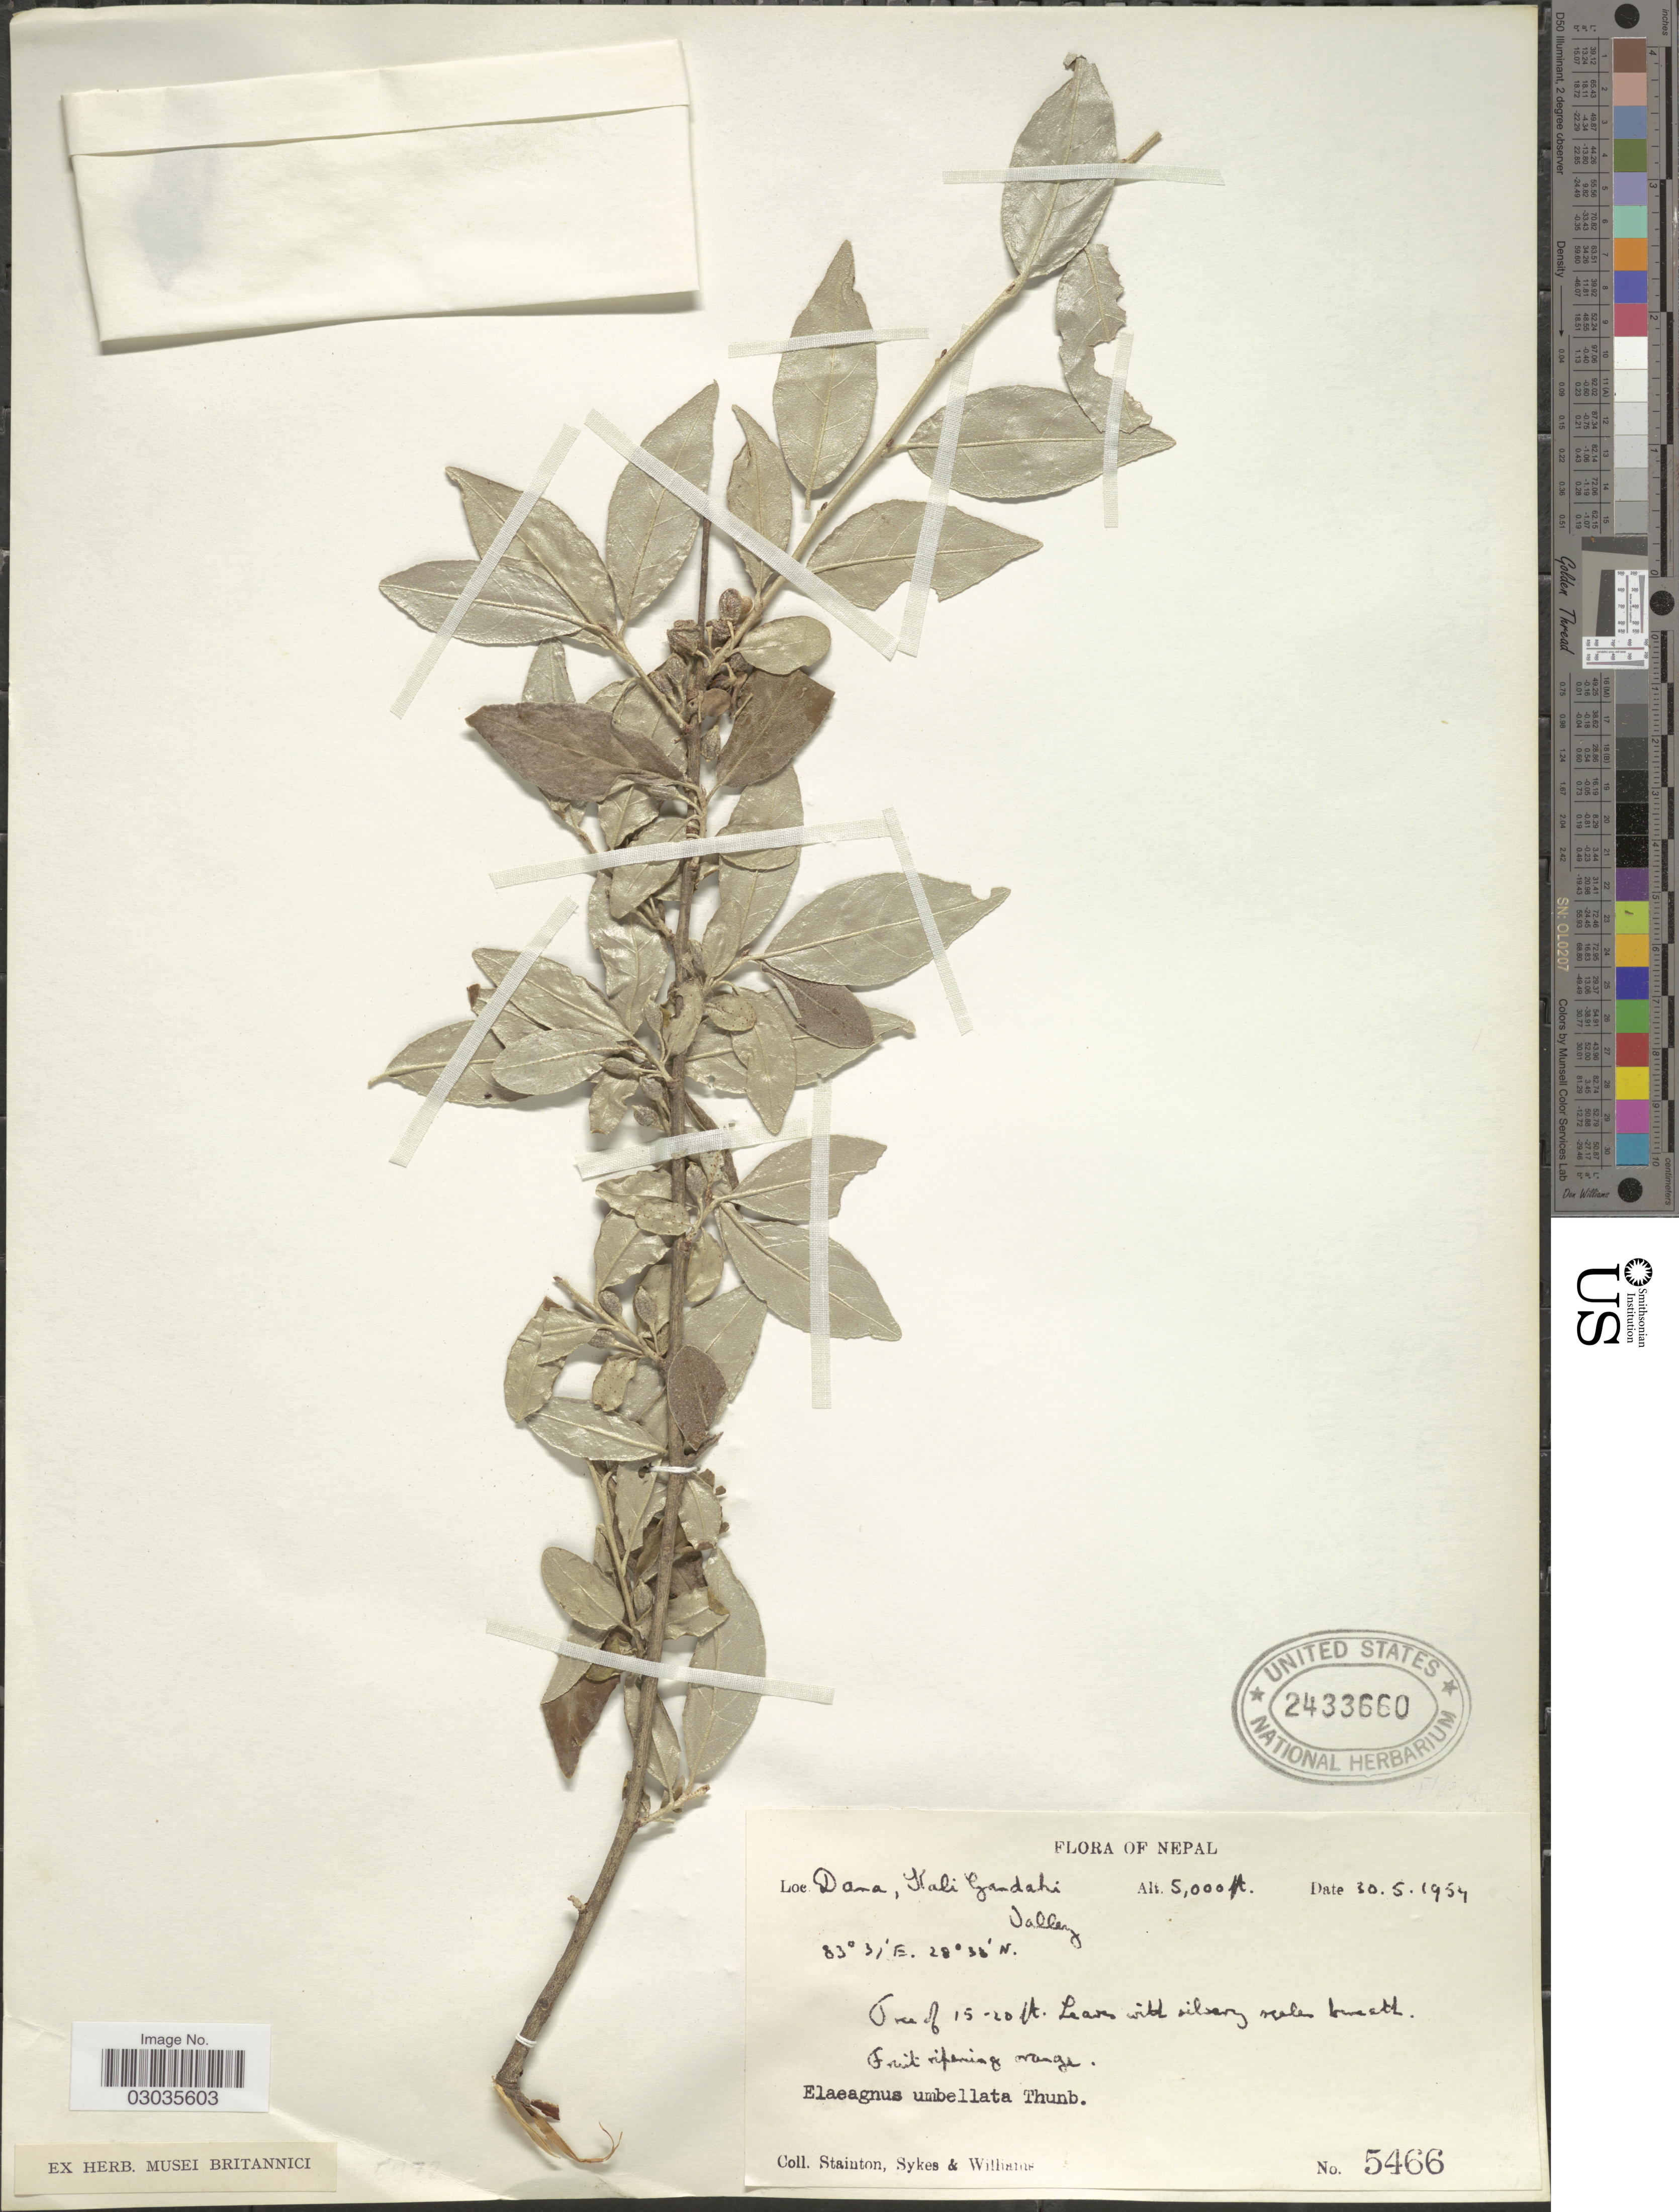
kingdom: Plantae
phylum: Tracheophyta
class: Magnoliopsida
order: Rosales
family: Elaeagnaceae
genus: Elaeagnus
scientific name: Elaeagnus umbellata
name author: Thunb.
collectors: -. Stainton, Sykes, -- & -- Williams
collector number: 5466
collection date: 1954-05-30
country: Nepal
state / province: Gandaki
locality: Dana, Kali Gandaki.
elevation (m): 1524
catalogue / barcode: US 2433660